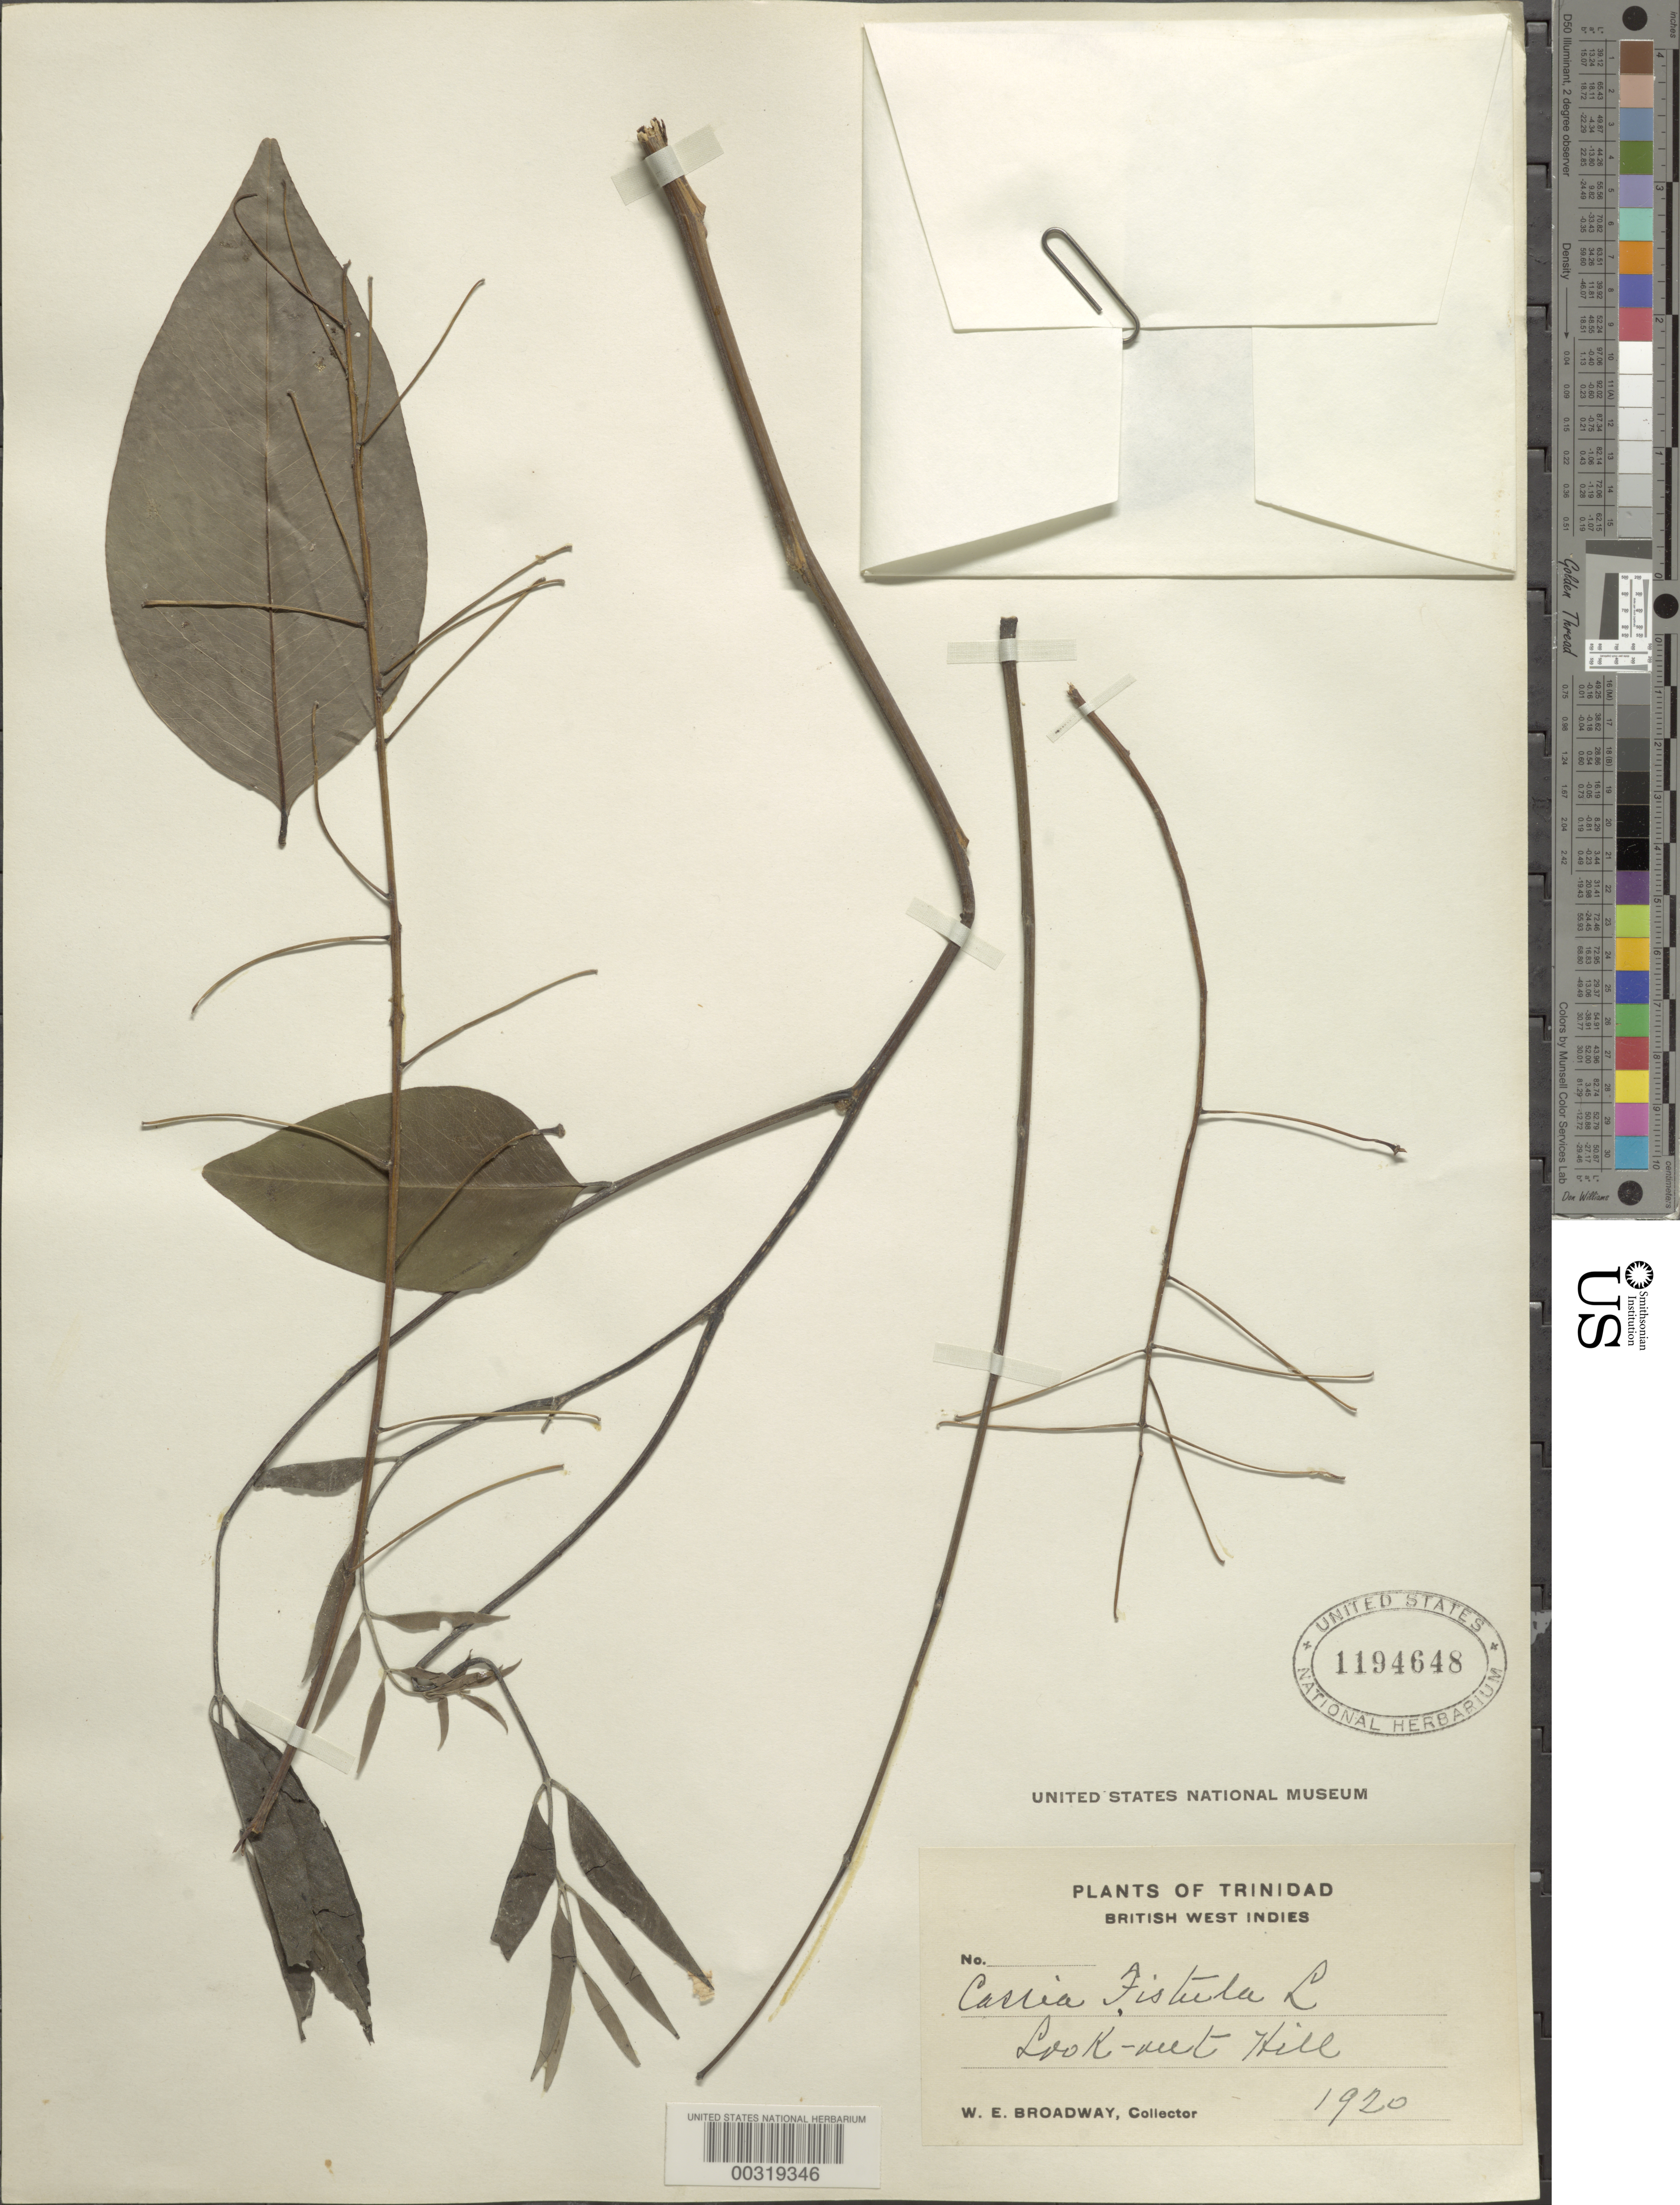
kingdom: Plantae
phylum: Tracheophyta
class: Magnoliopsida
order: Fabales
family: Fabaceae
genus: Cassia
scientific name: Cassia fistula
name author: L.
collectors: W. E. Broadway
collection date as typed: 1920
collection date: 1920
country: Trinidad and Tobago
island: Trinidad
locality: Look-out hill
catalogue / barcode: US 1194648